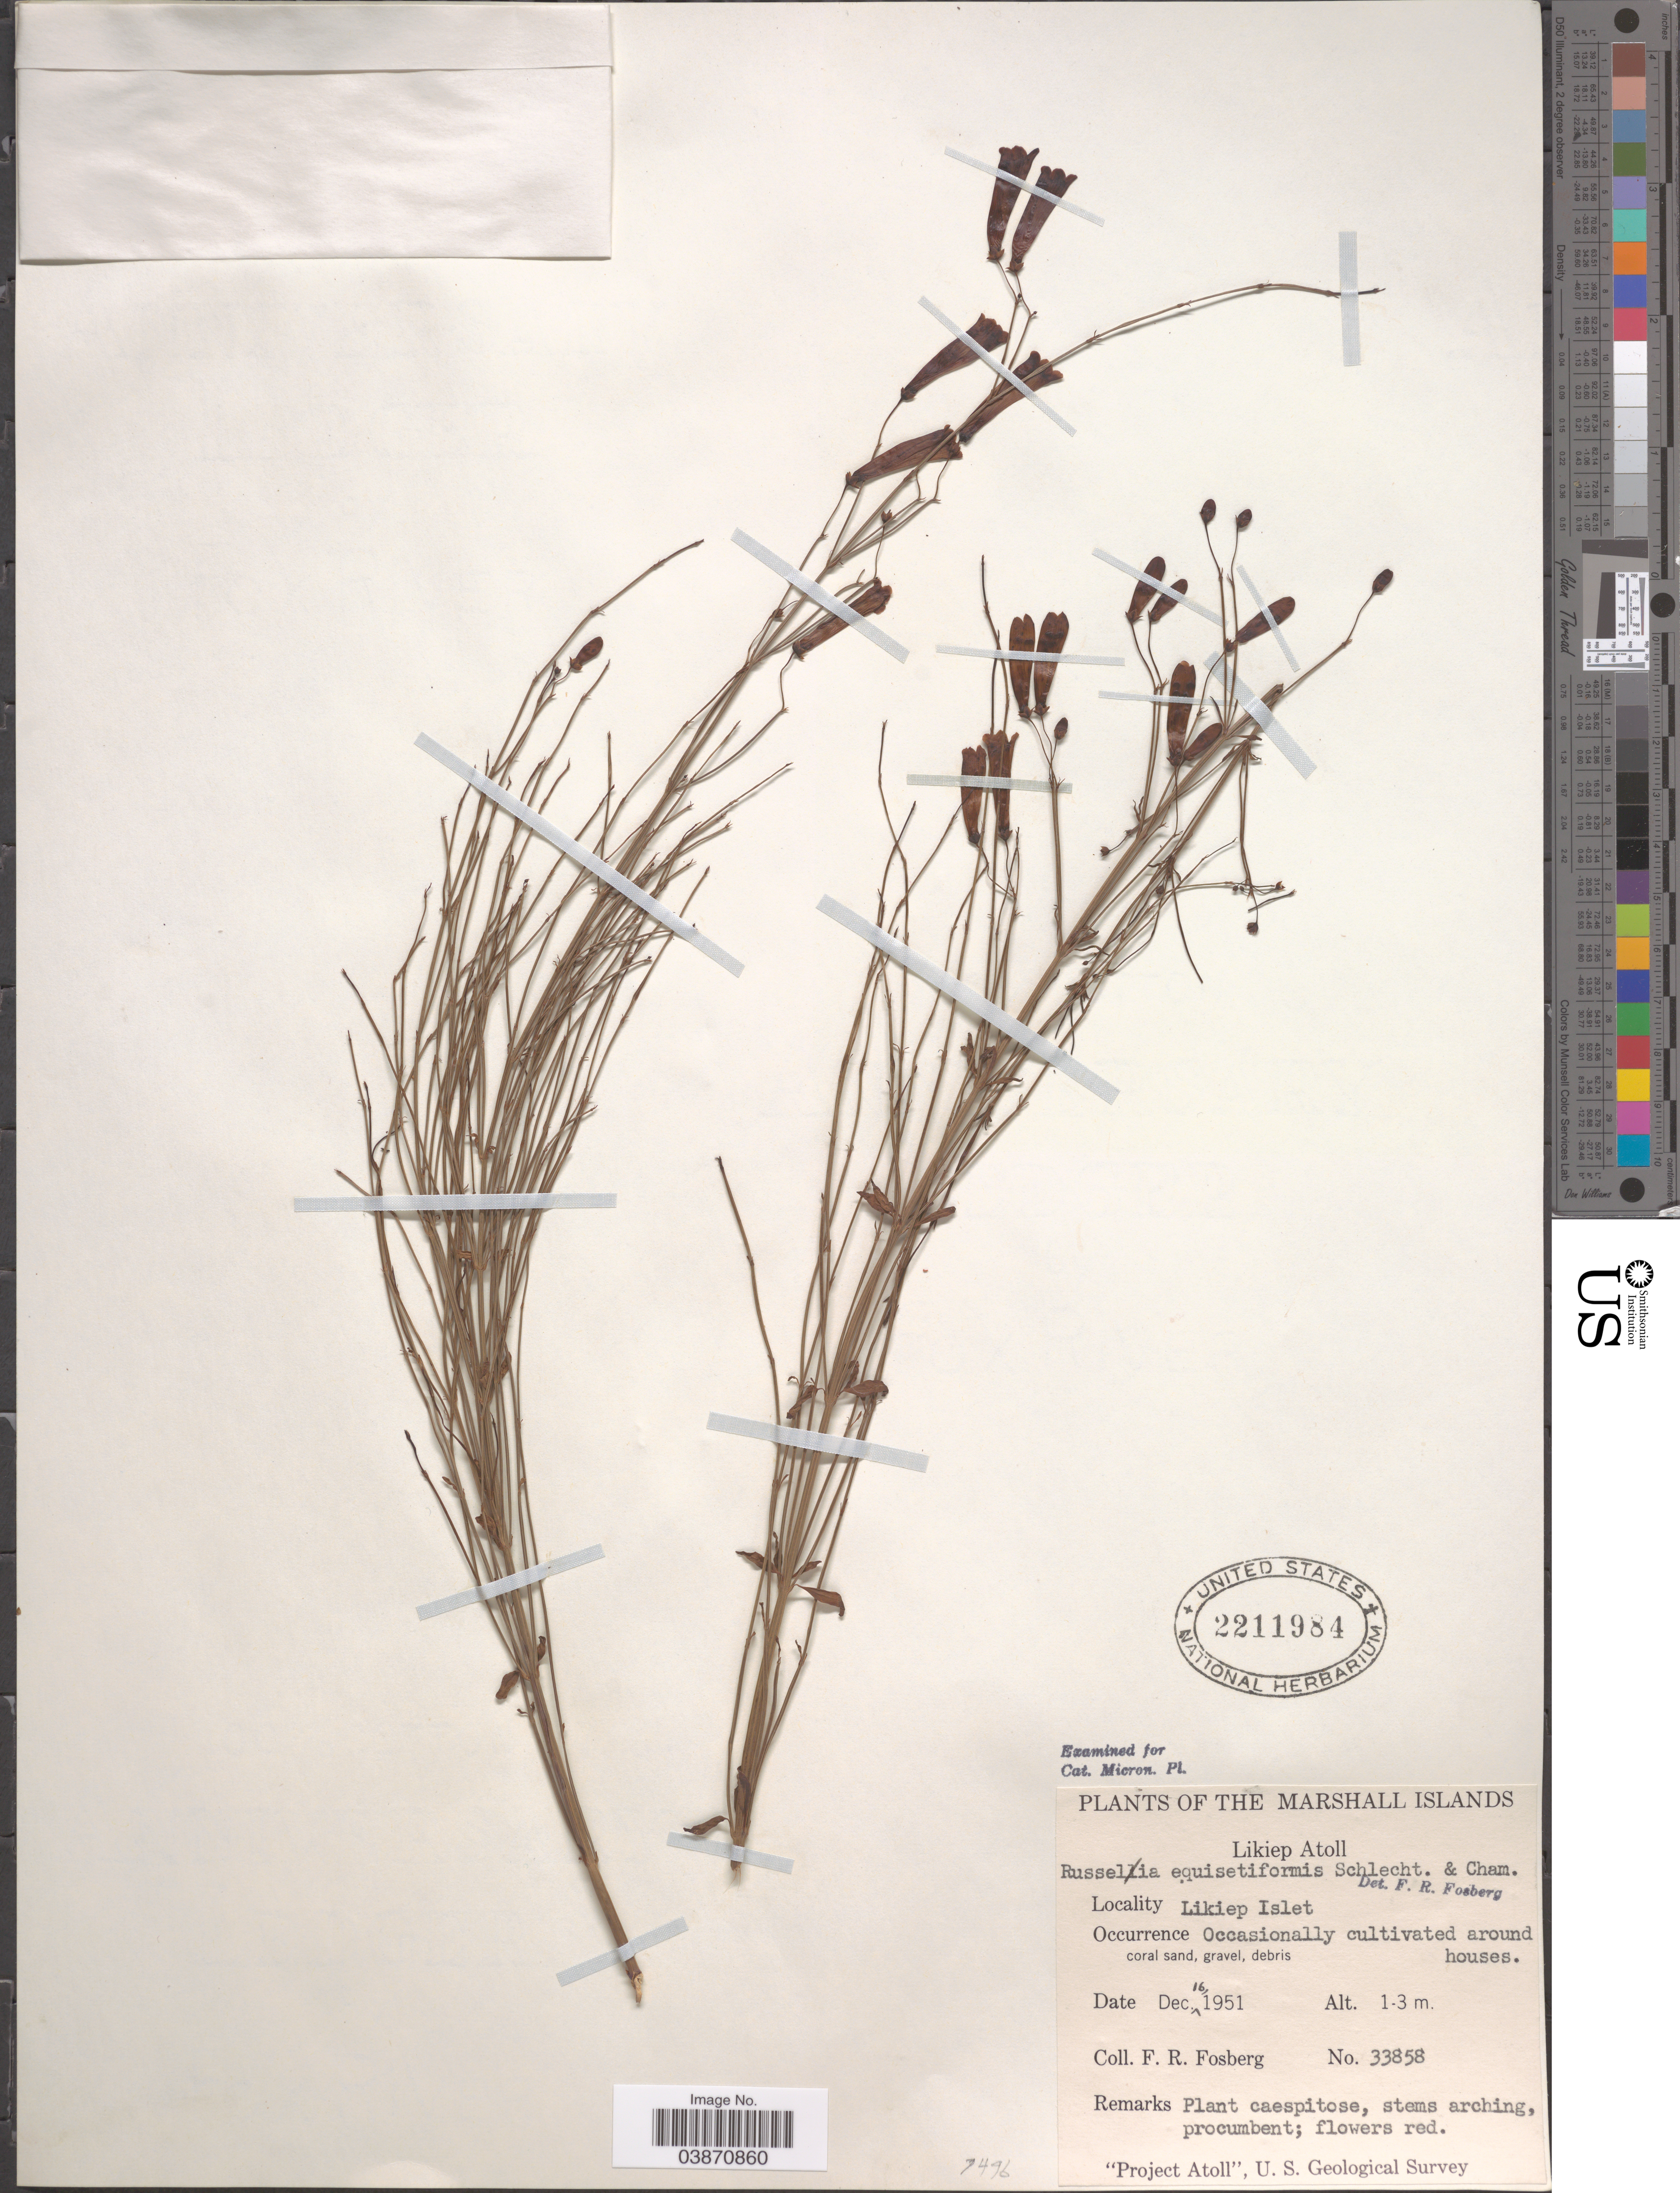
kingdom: Plantae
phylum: Tracheophyta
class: Magnoliopsida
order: Lamiales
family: Plantaginaceae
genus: Russelia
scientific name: Russelia equisetiformis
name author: Schltdl. & Cham.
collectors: F. R. Fosberg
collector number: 33858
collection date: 1951-12-16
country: Marshall Islands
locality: Likiep Atoll, Likiep Islet. Around houses.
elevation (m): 1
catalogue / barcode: US 2211984